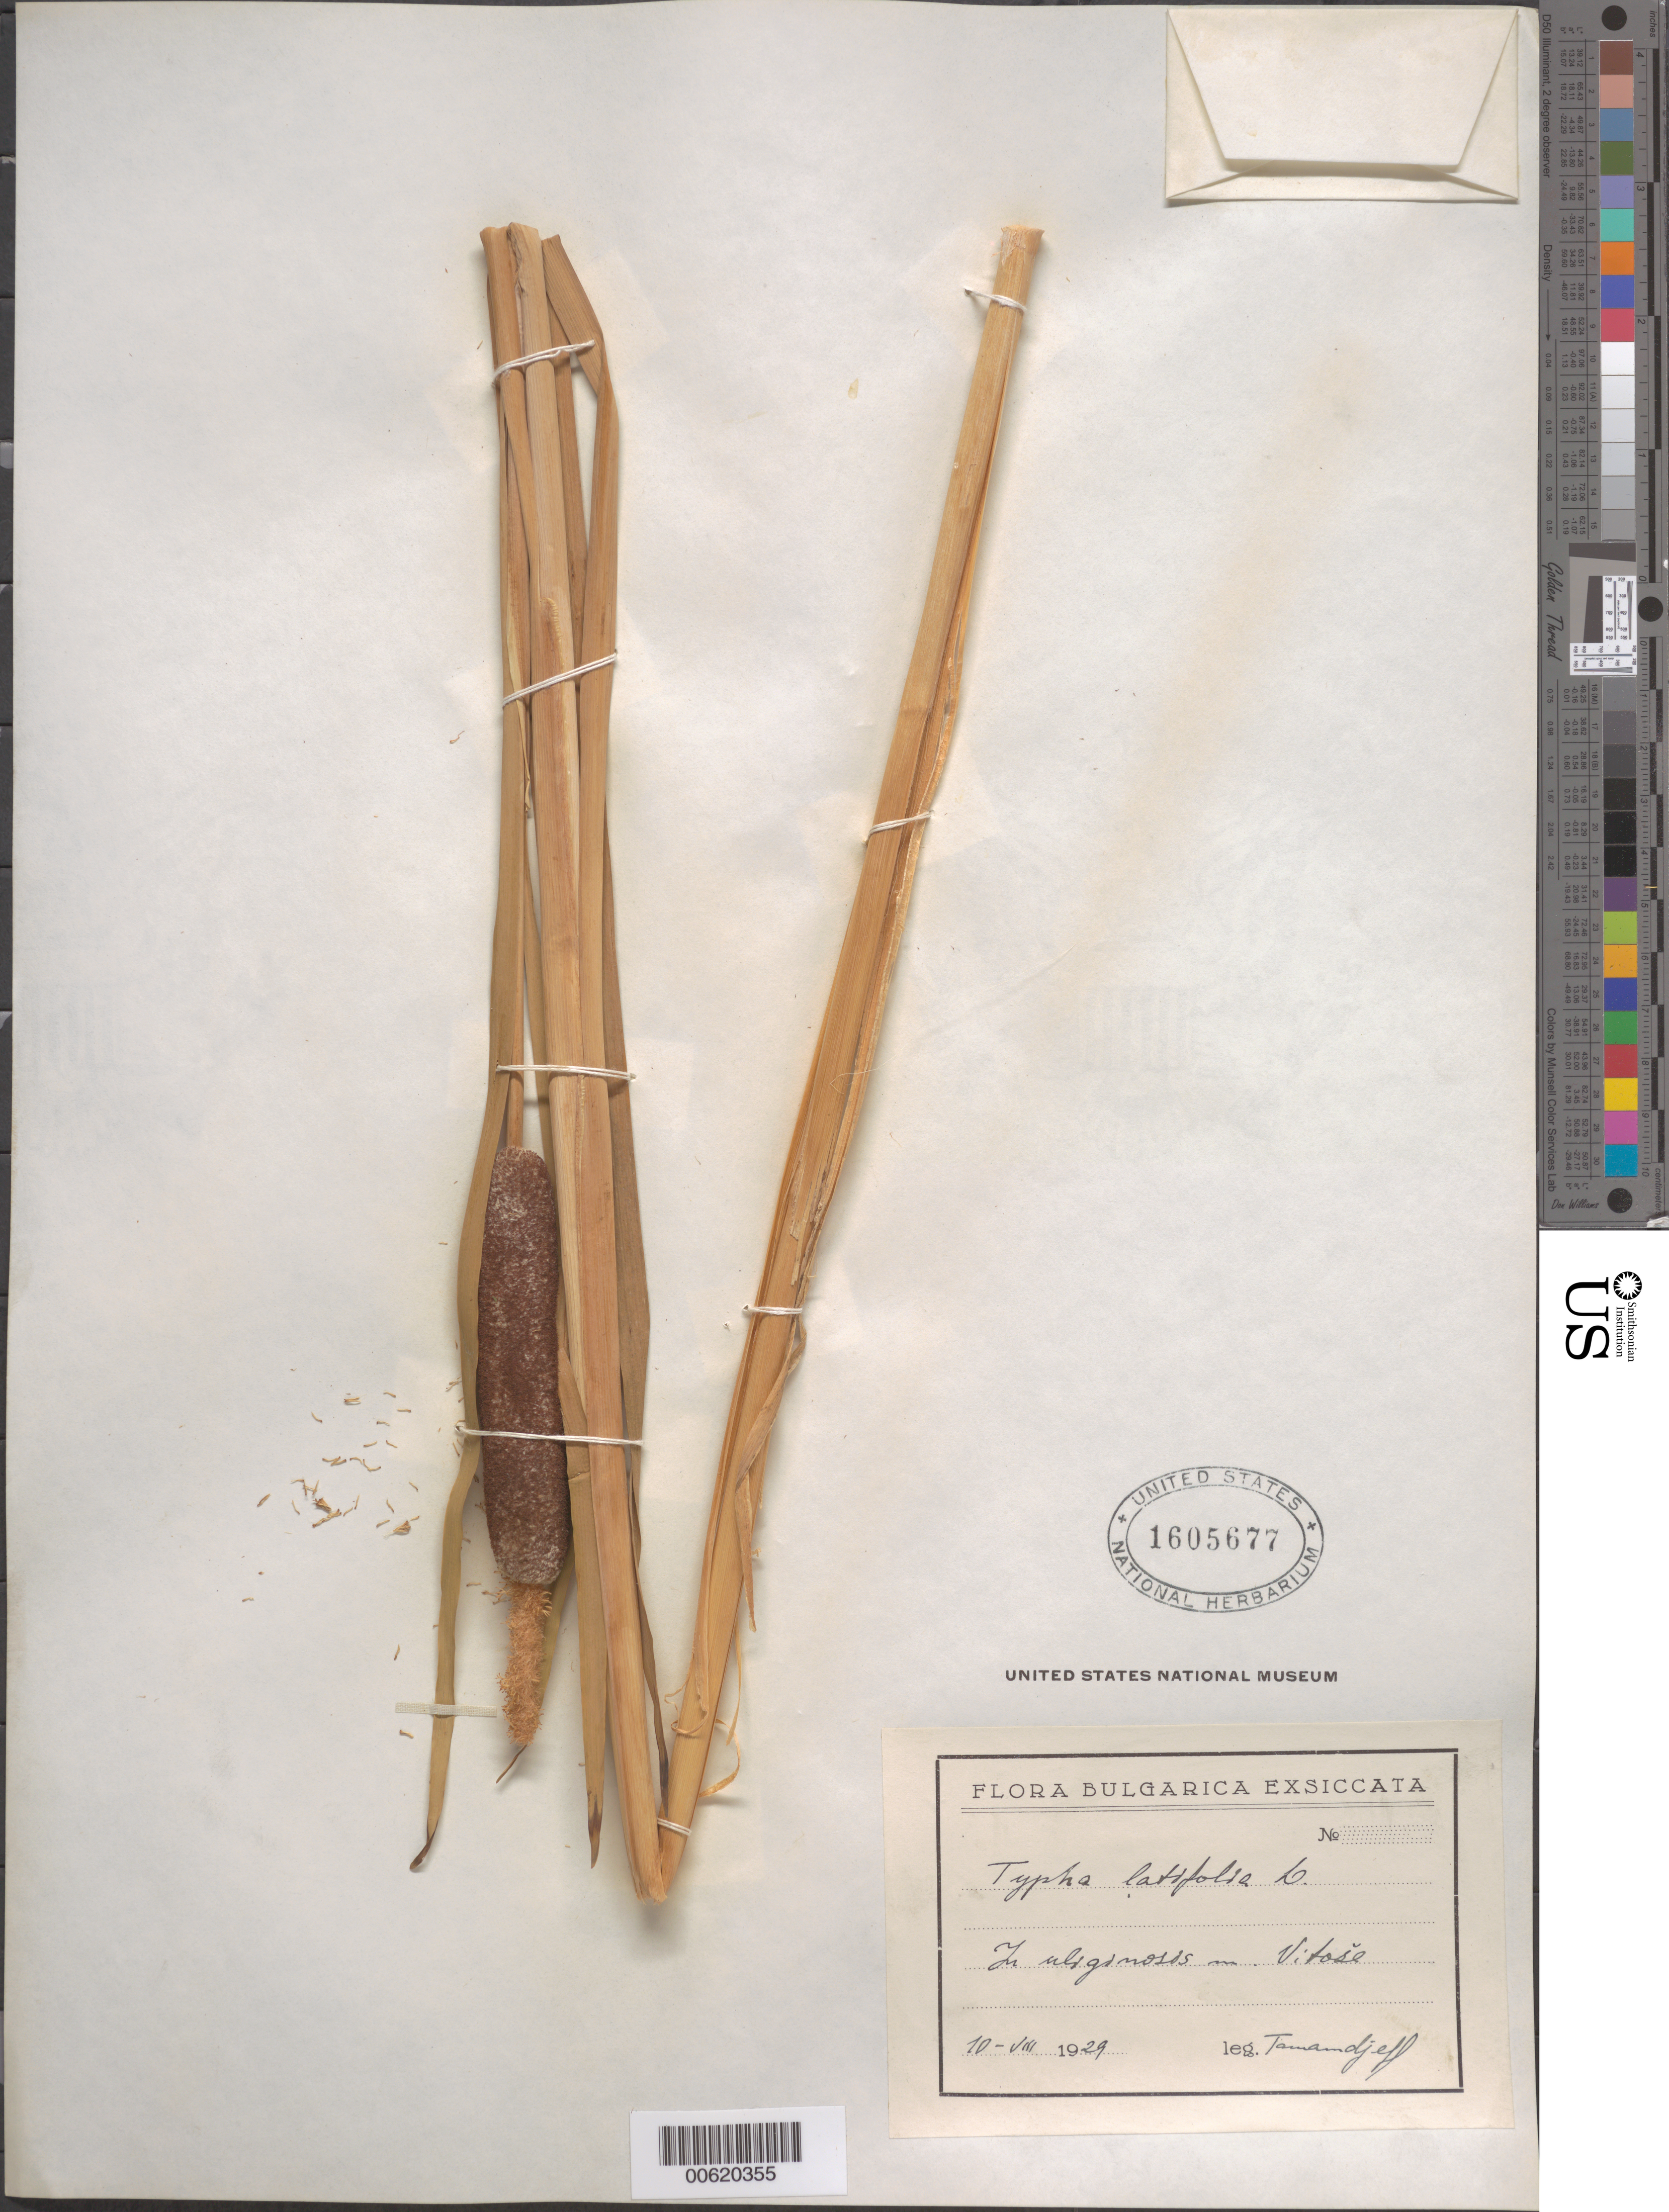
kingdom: Plantae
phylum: Tracheophyta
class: Liliopsida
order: Poales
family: Typhaceae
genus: Typha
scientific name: Typha latifolia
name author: L.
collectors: -. Tamandjeff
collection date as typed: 10 Aug 1929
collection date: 1929-08-10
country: Bulgaria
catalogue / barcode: US 1605677